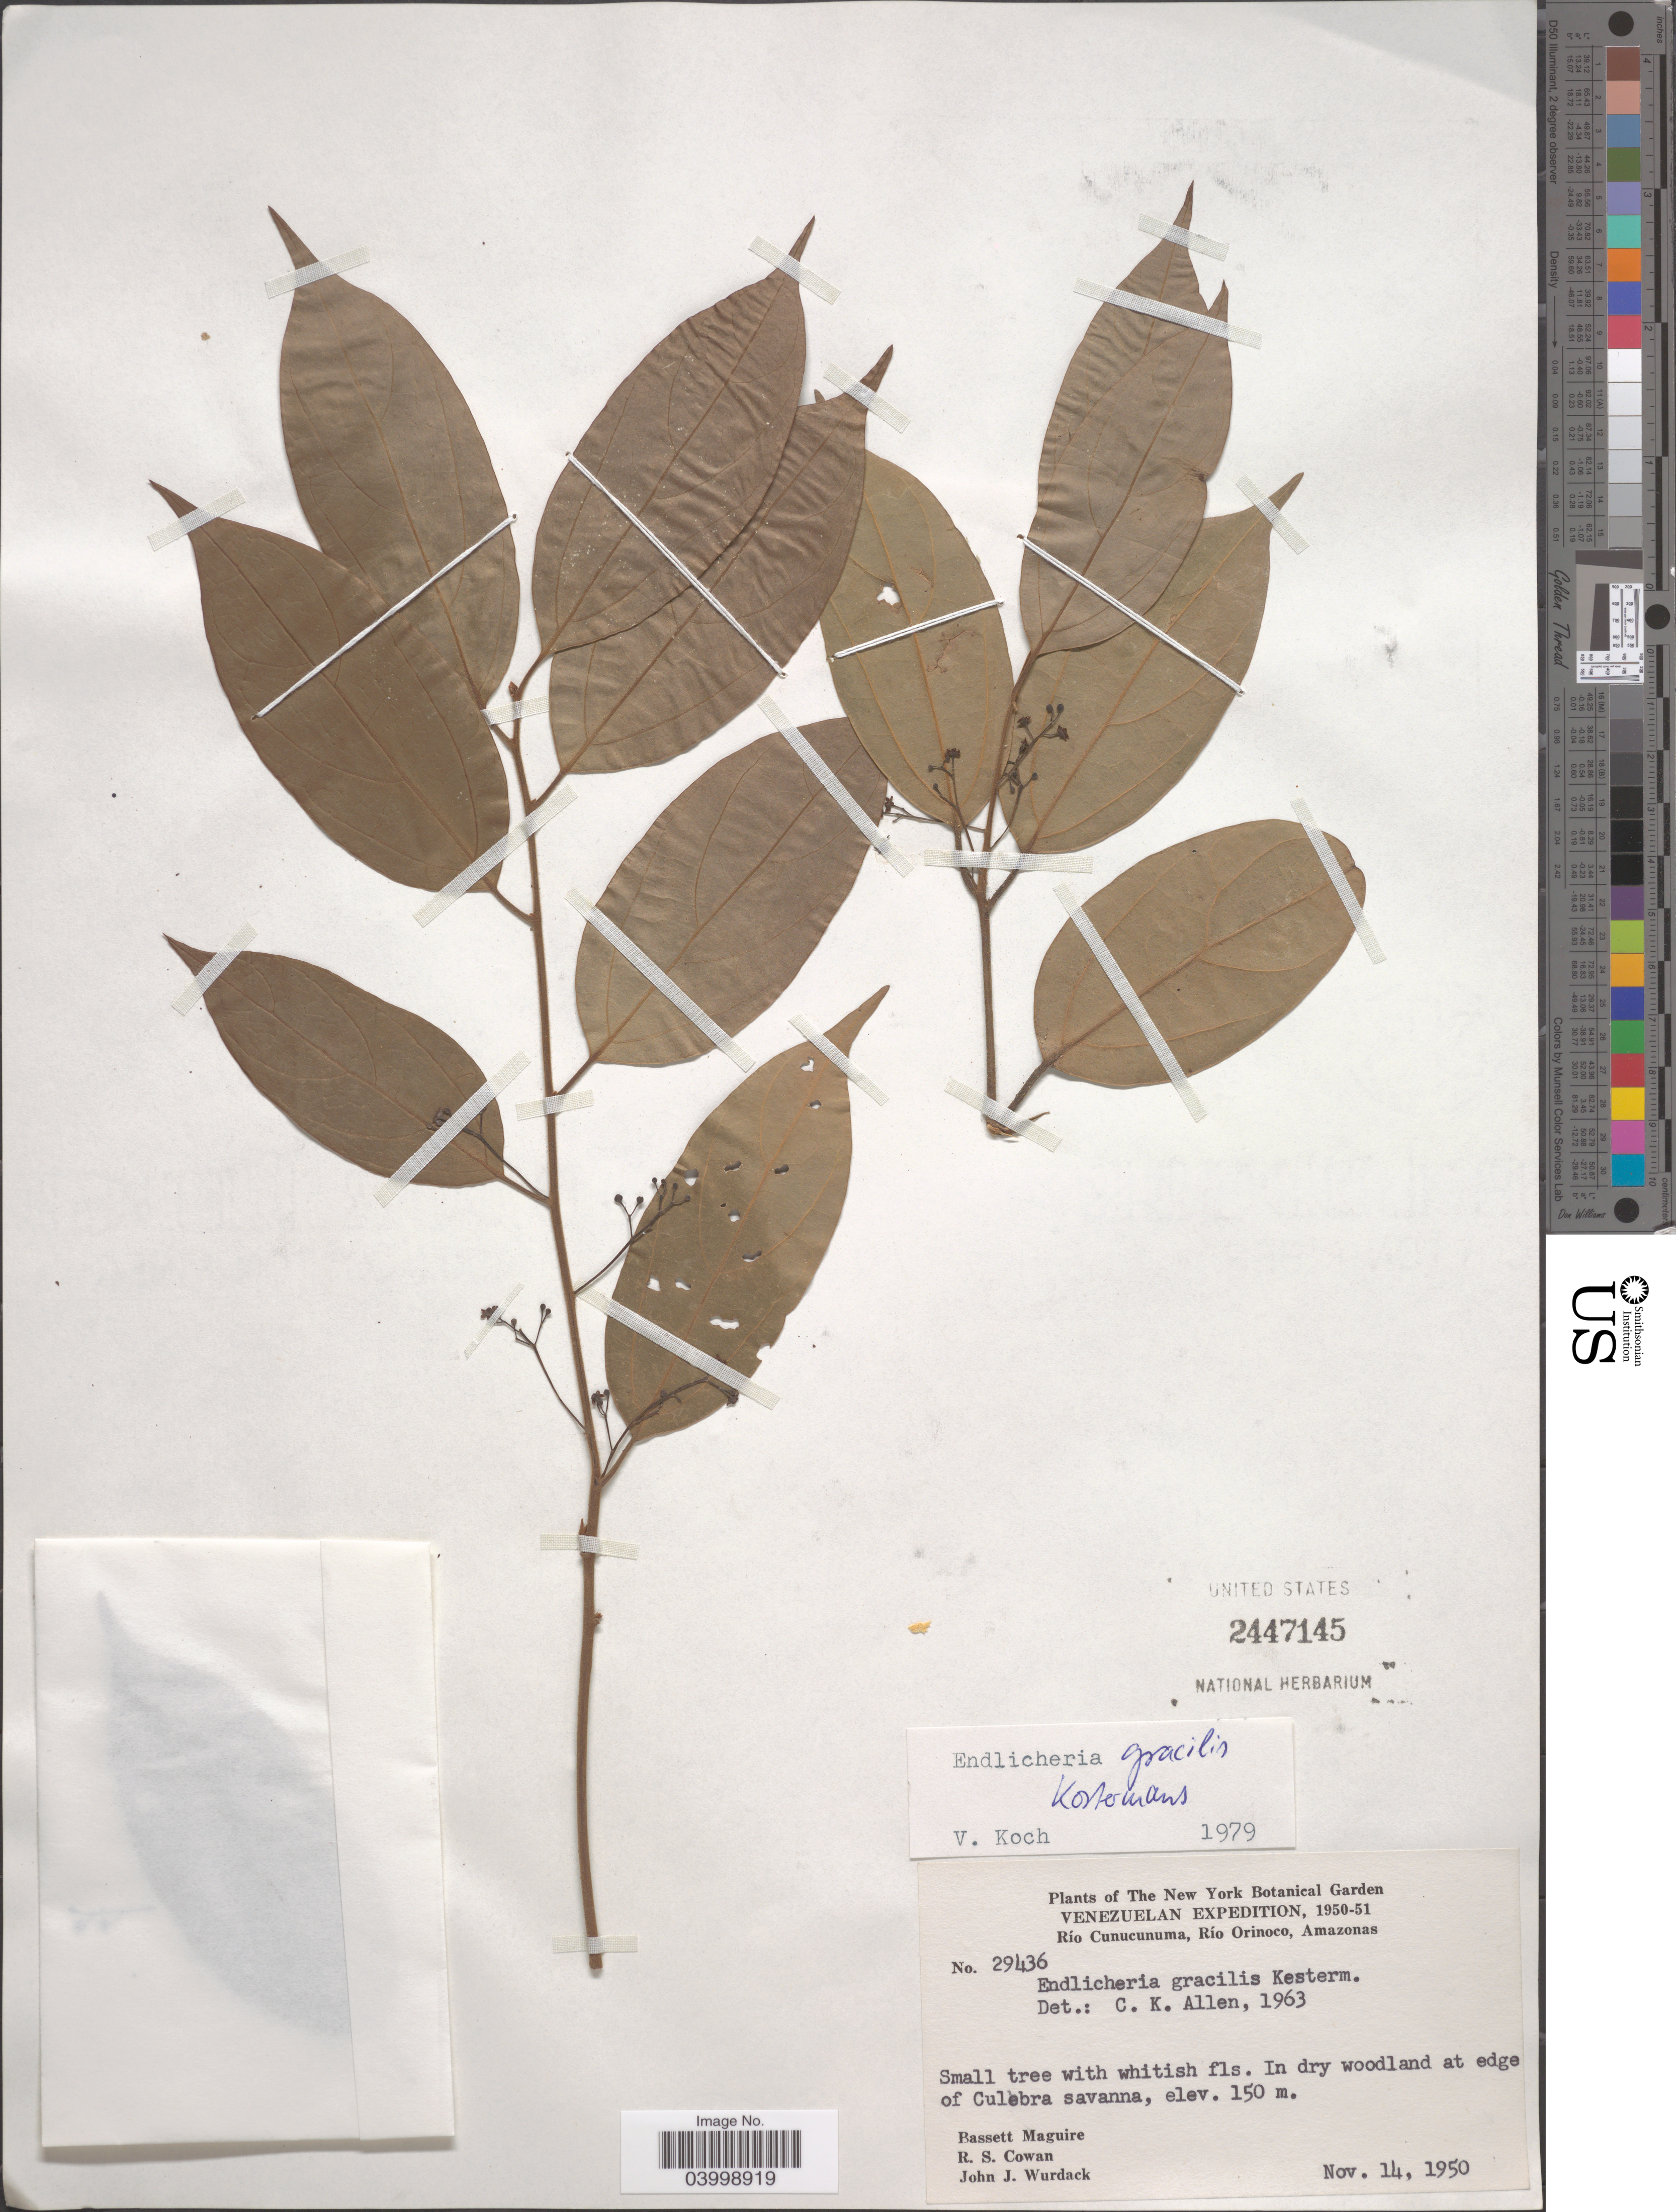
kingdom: Plantae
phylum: Tracheophyta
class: Magnoliopsida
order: Laurales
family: Lauraceae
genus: Endlicheria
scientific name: Endlicheria gracilis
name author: Kosterm.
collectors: B. Maguire, R. S. Cowan & J. J. Wurdack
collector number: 29436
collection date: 1950-11-14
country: Venezuela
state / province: Amazonas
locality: Río Cunucunuma, Río Orinoco. At edge of Culebra savanna.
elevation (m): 150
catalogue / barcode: US 2447145